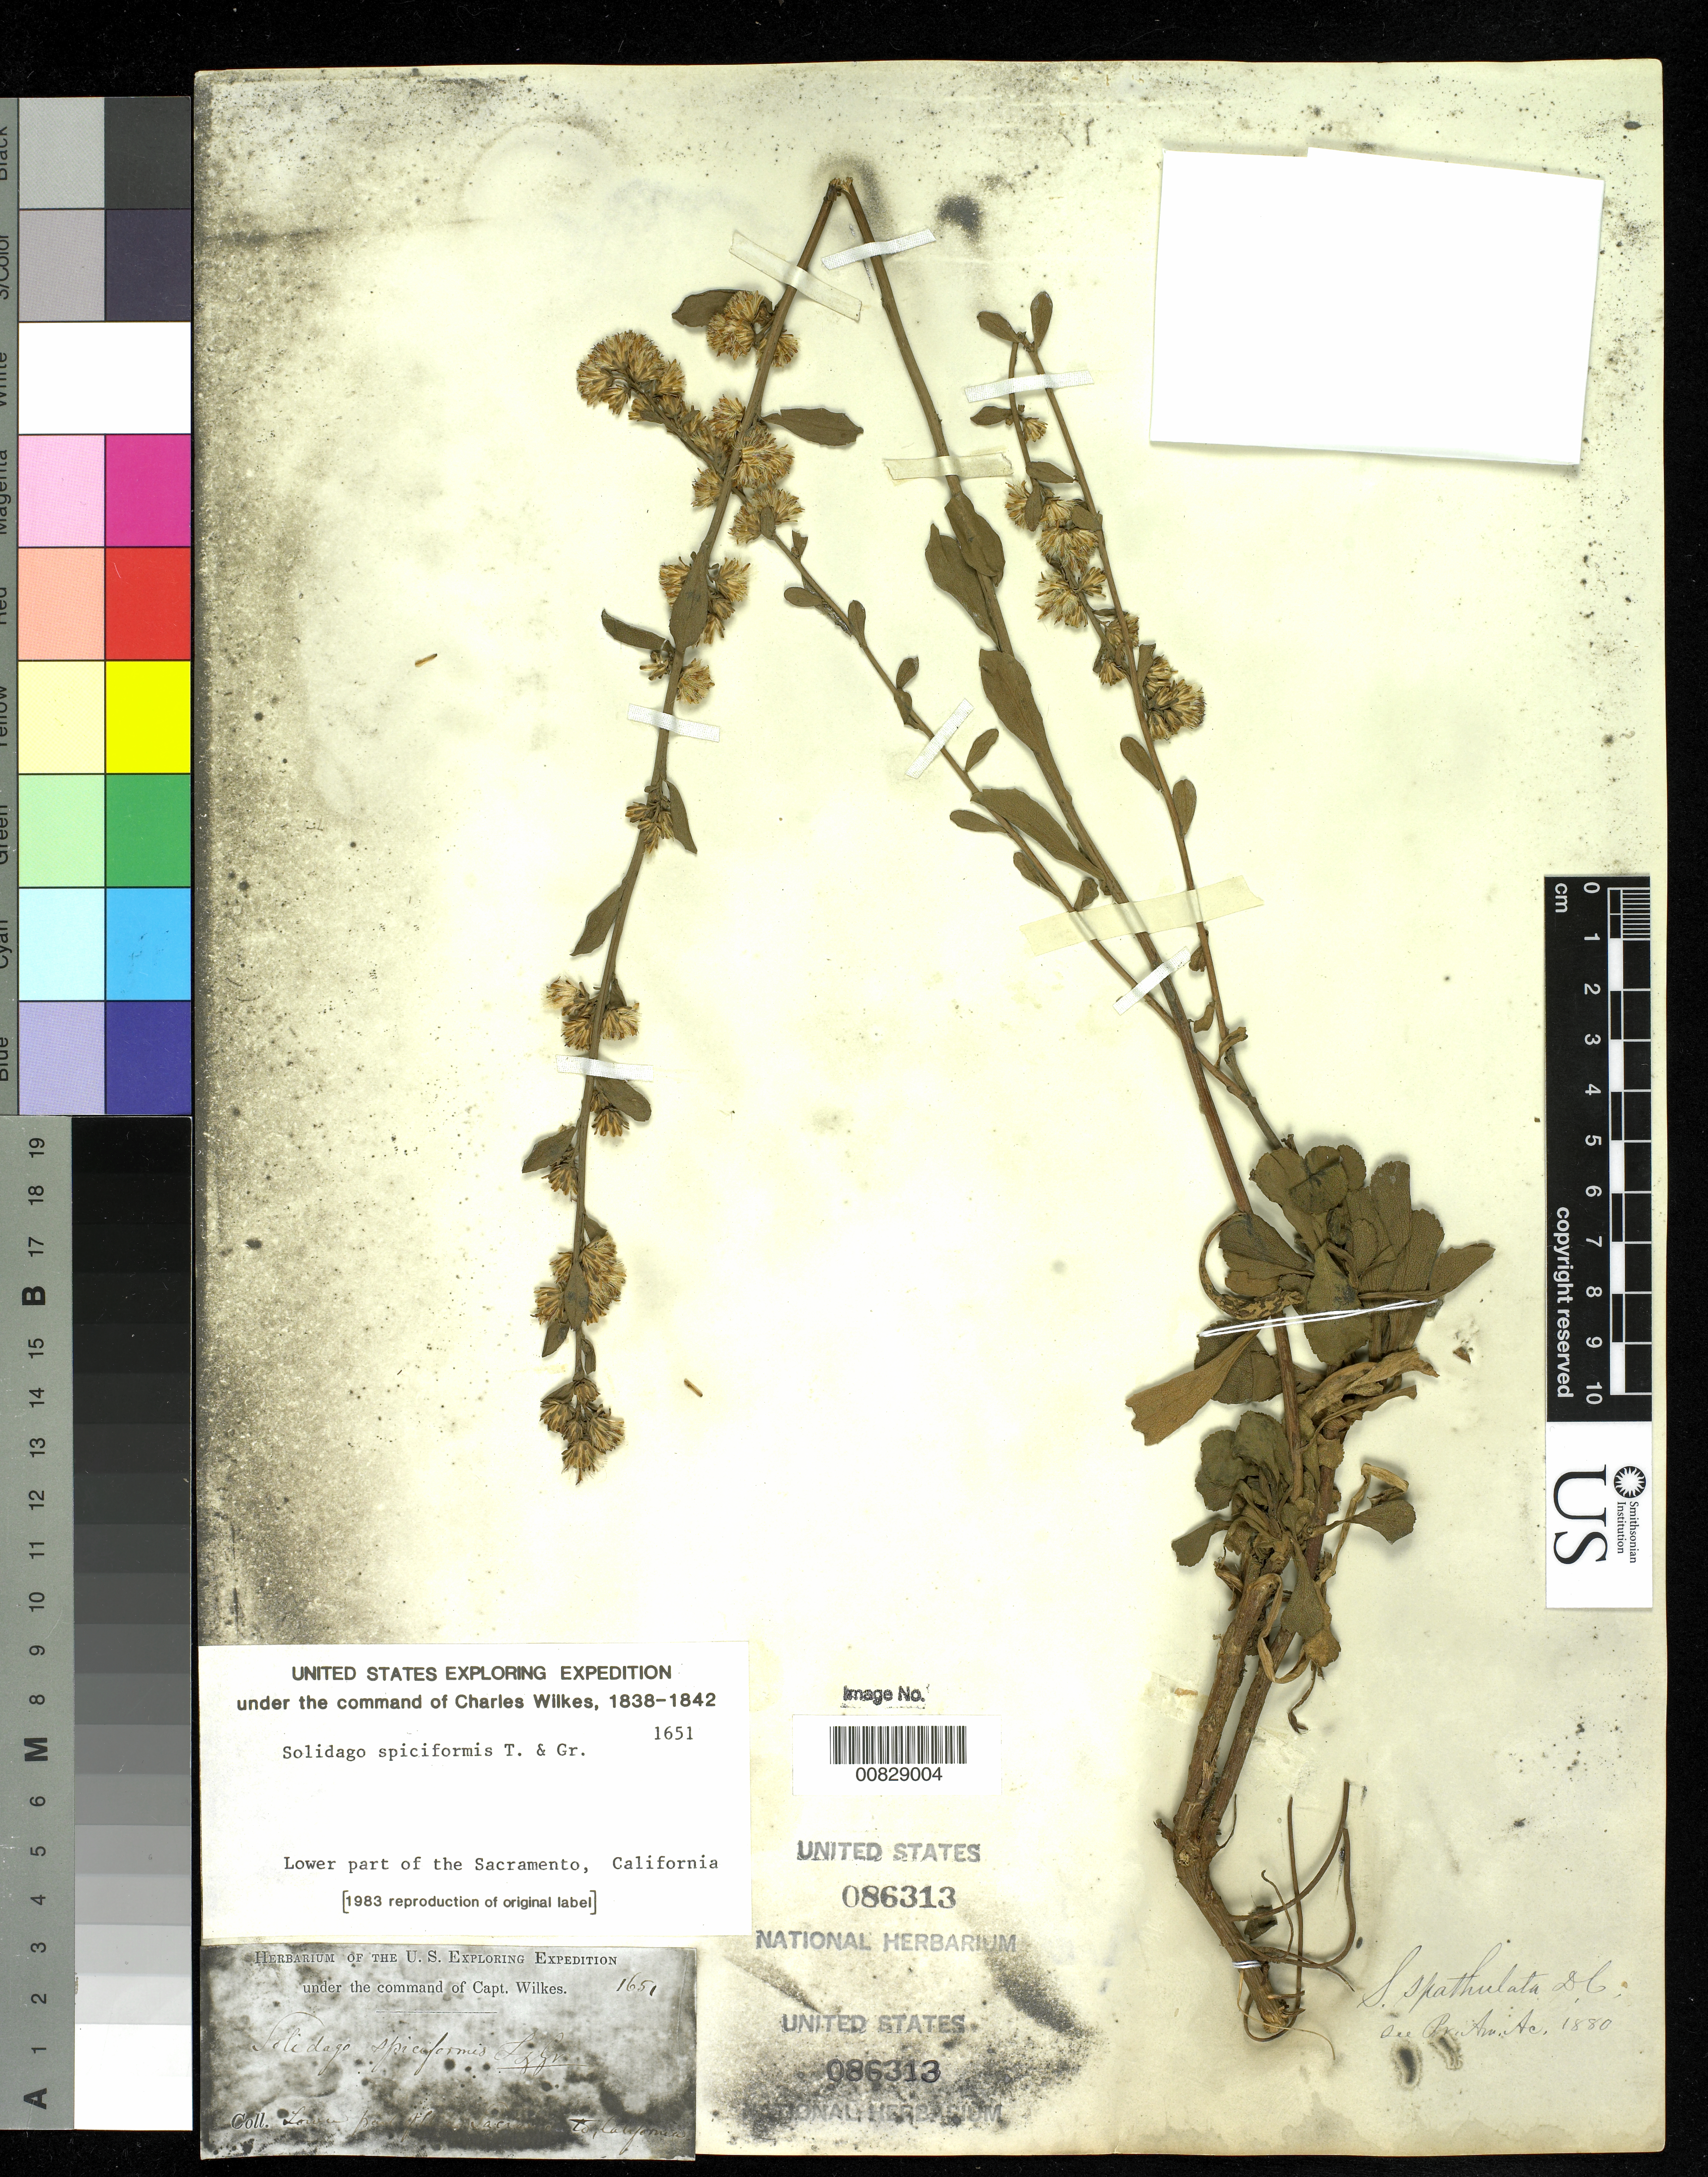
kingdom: Plantae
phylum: Tracheophyta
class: Magnoliopsida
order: Asterales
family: Asteraceae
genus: Solidago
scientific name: Solidago spathulata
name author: DC.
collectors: Wilkes Explor. Exped.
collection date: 1838/1842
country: United States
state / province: California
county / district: Sacramento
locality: Lower Sacramento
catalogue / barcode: US 86313